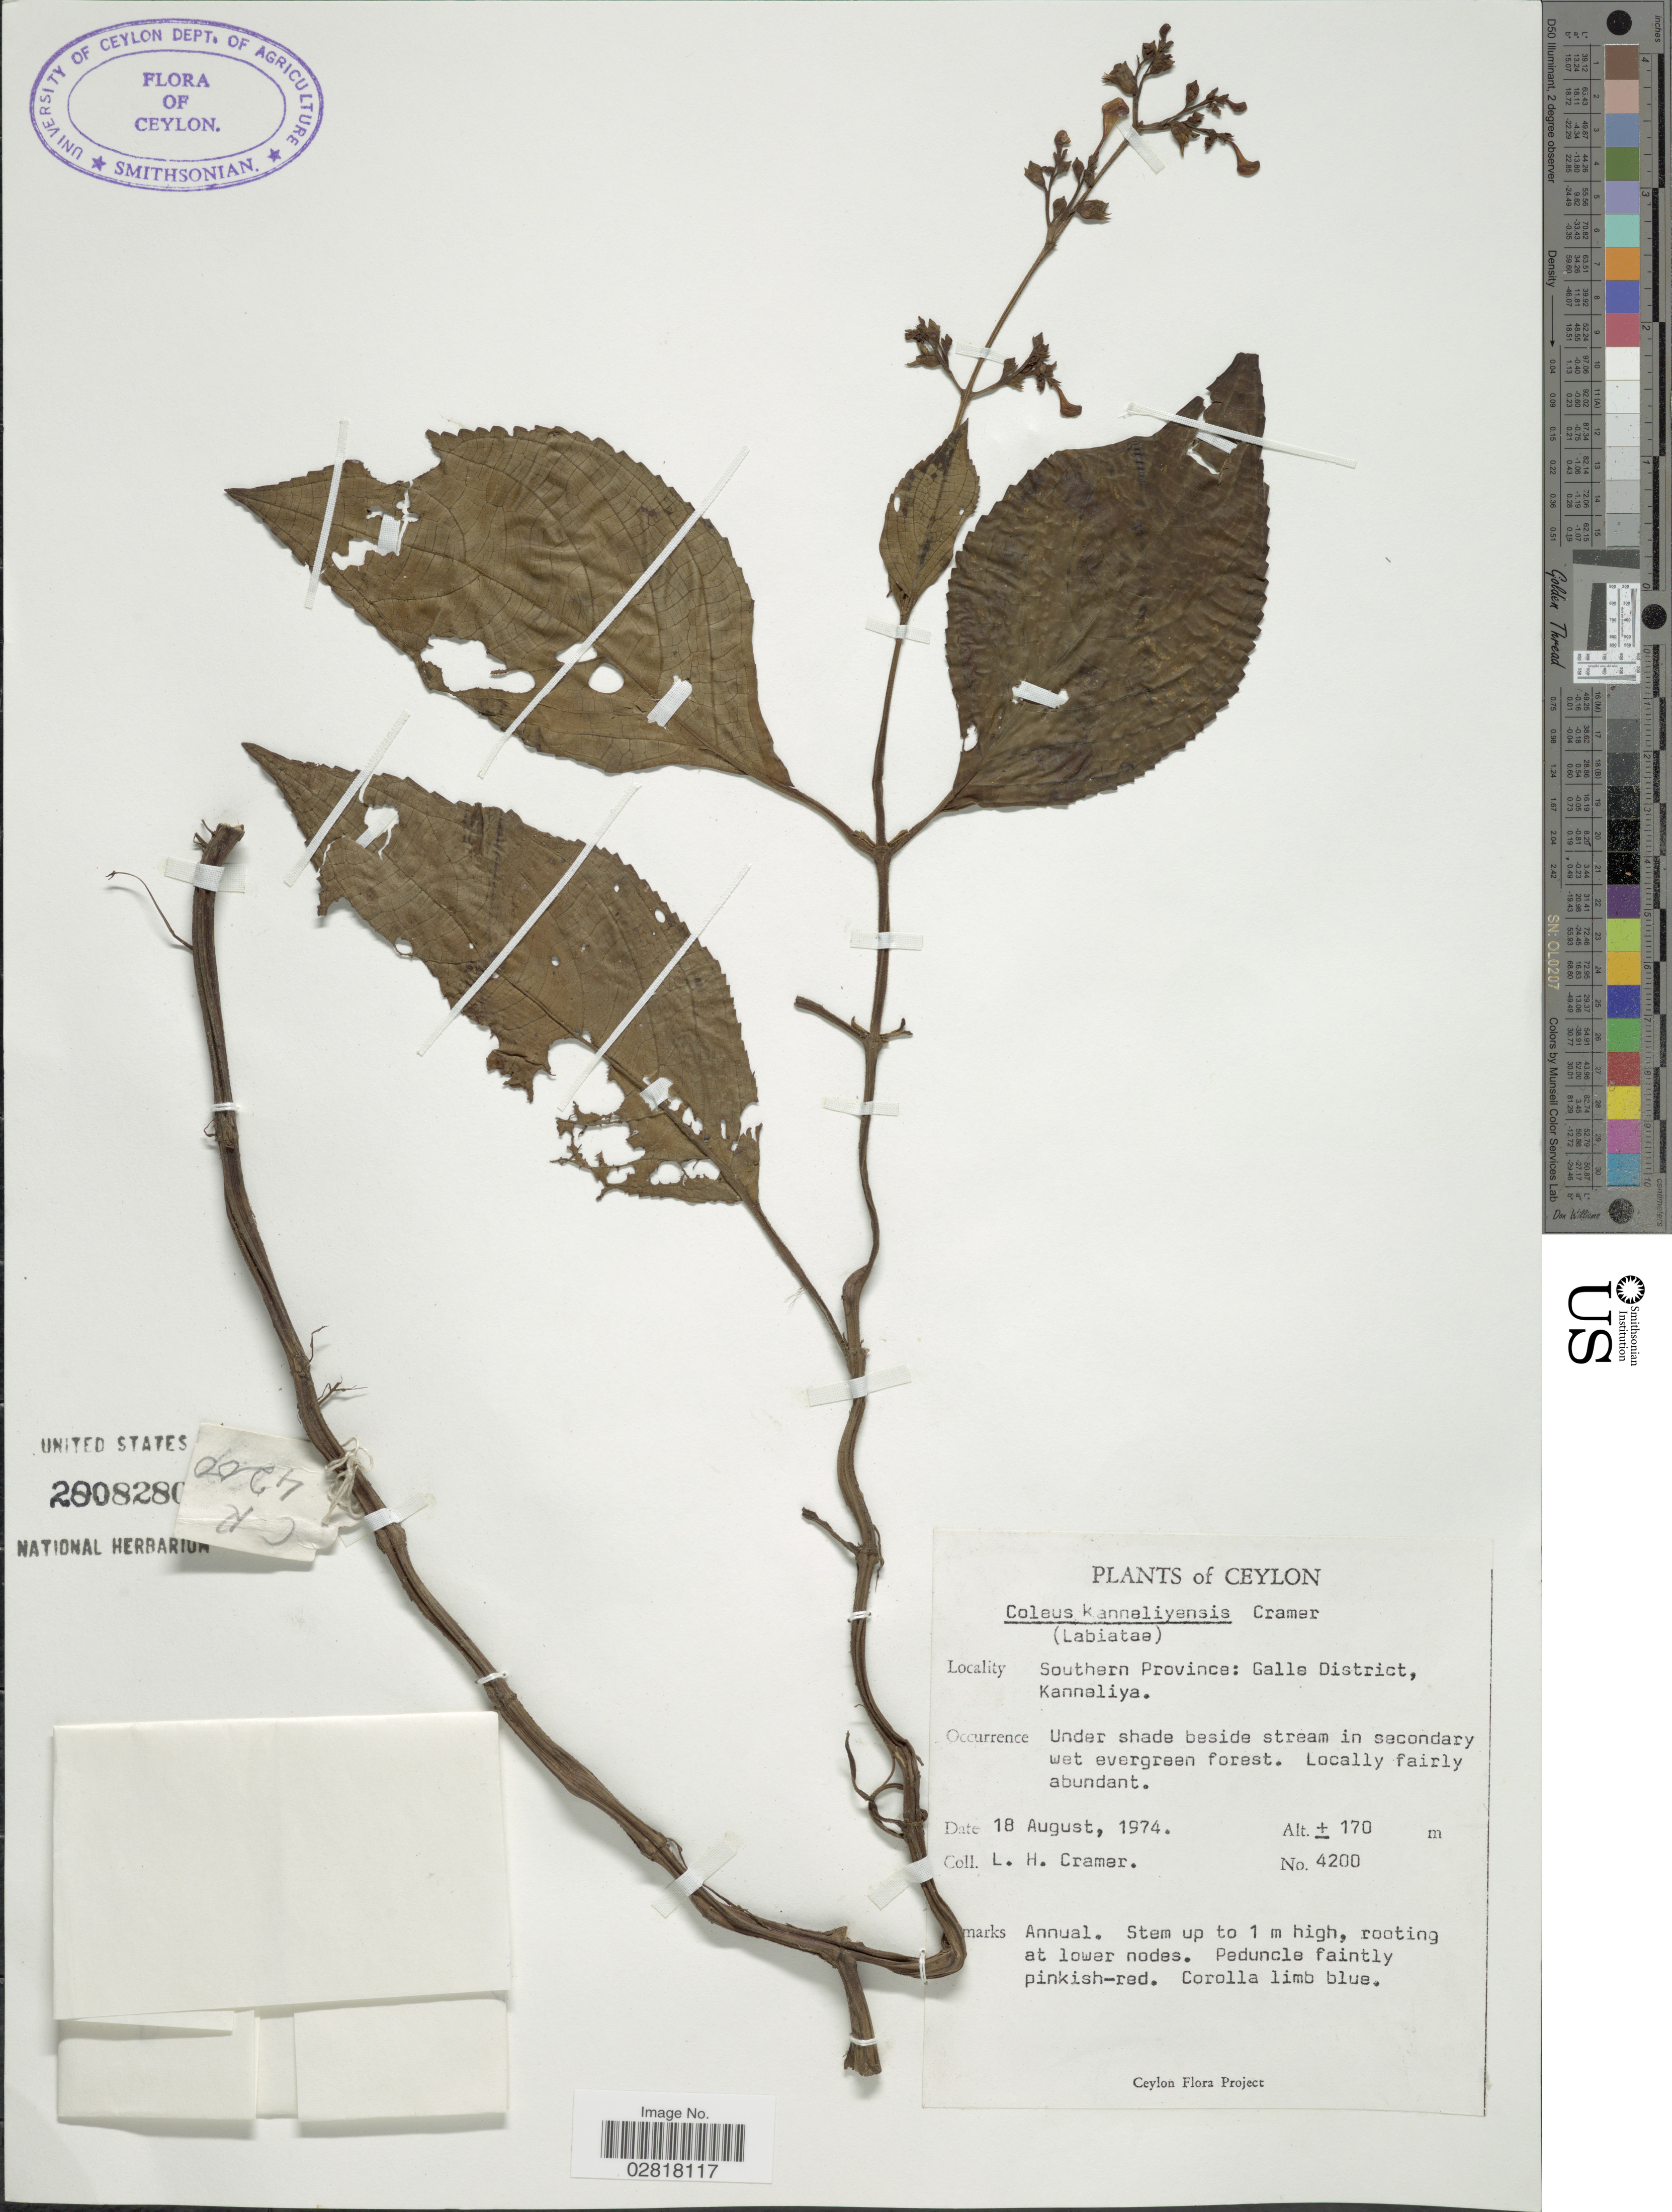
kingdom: Plantae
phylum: Tracheophyta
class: Magnoliopsida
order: Lamiales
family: Lamiaceae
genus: Plectranthus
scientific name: Plectranthus kanneliyensis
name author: (L.H. Cramer & Balas.) R.H. Willemse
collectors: L. H. Cramer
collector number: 4200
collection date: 1974-08-18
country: Sri Lanka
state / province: Southern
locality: Ceylon, Galle District, Kanneliya.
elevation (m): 170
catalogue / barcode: US 2808280